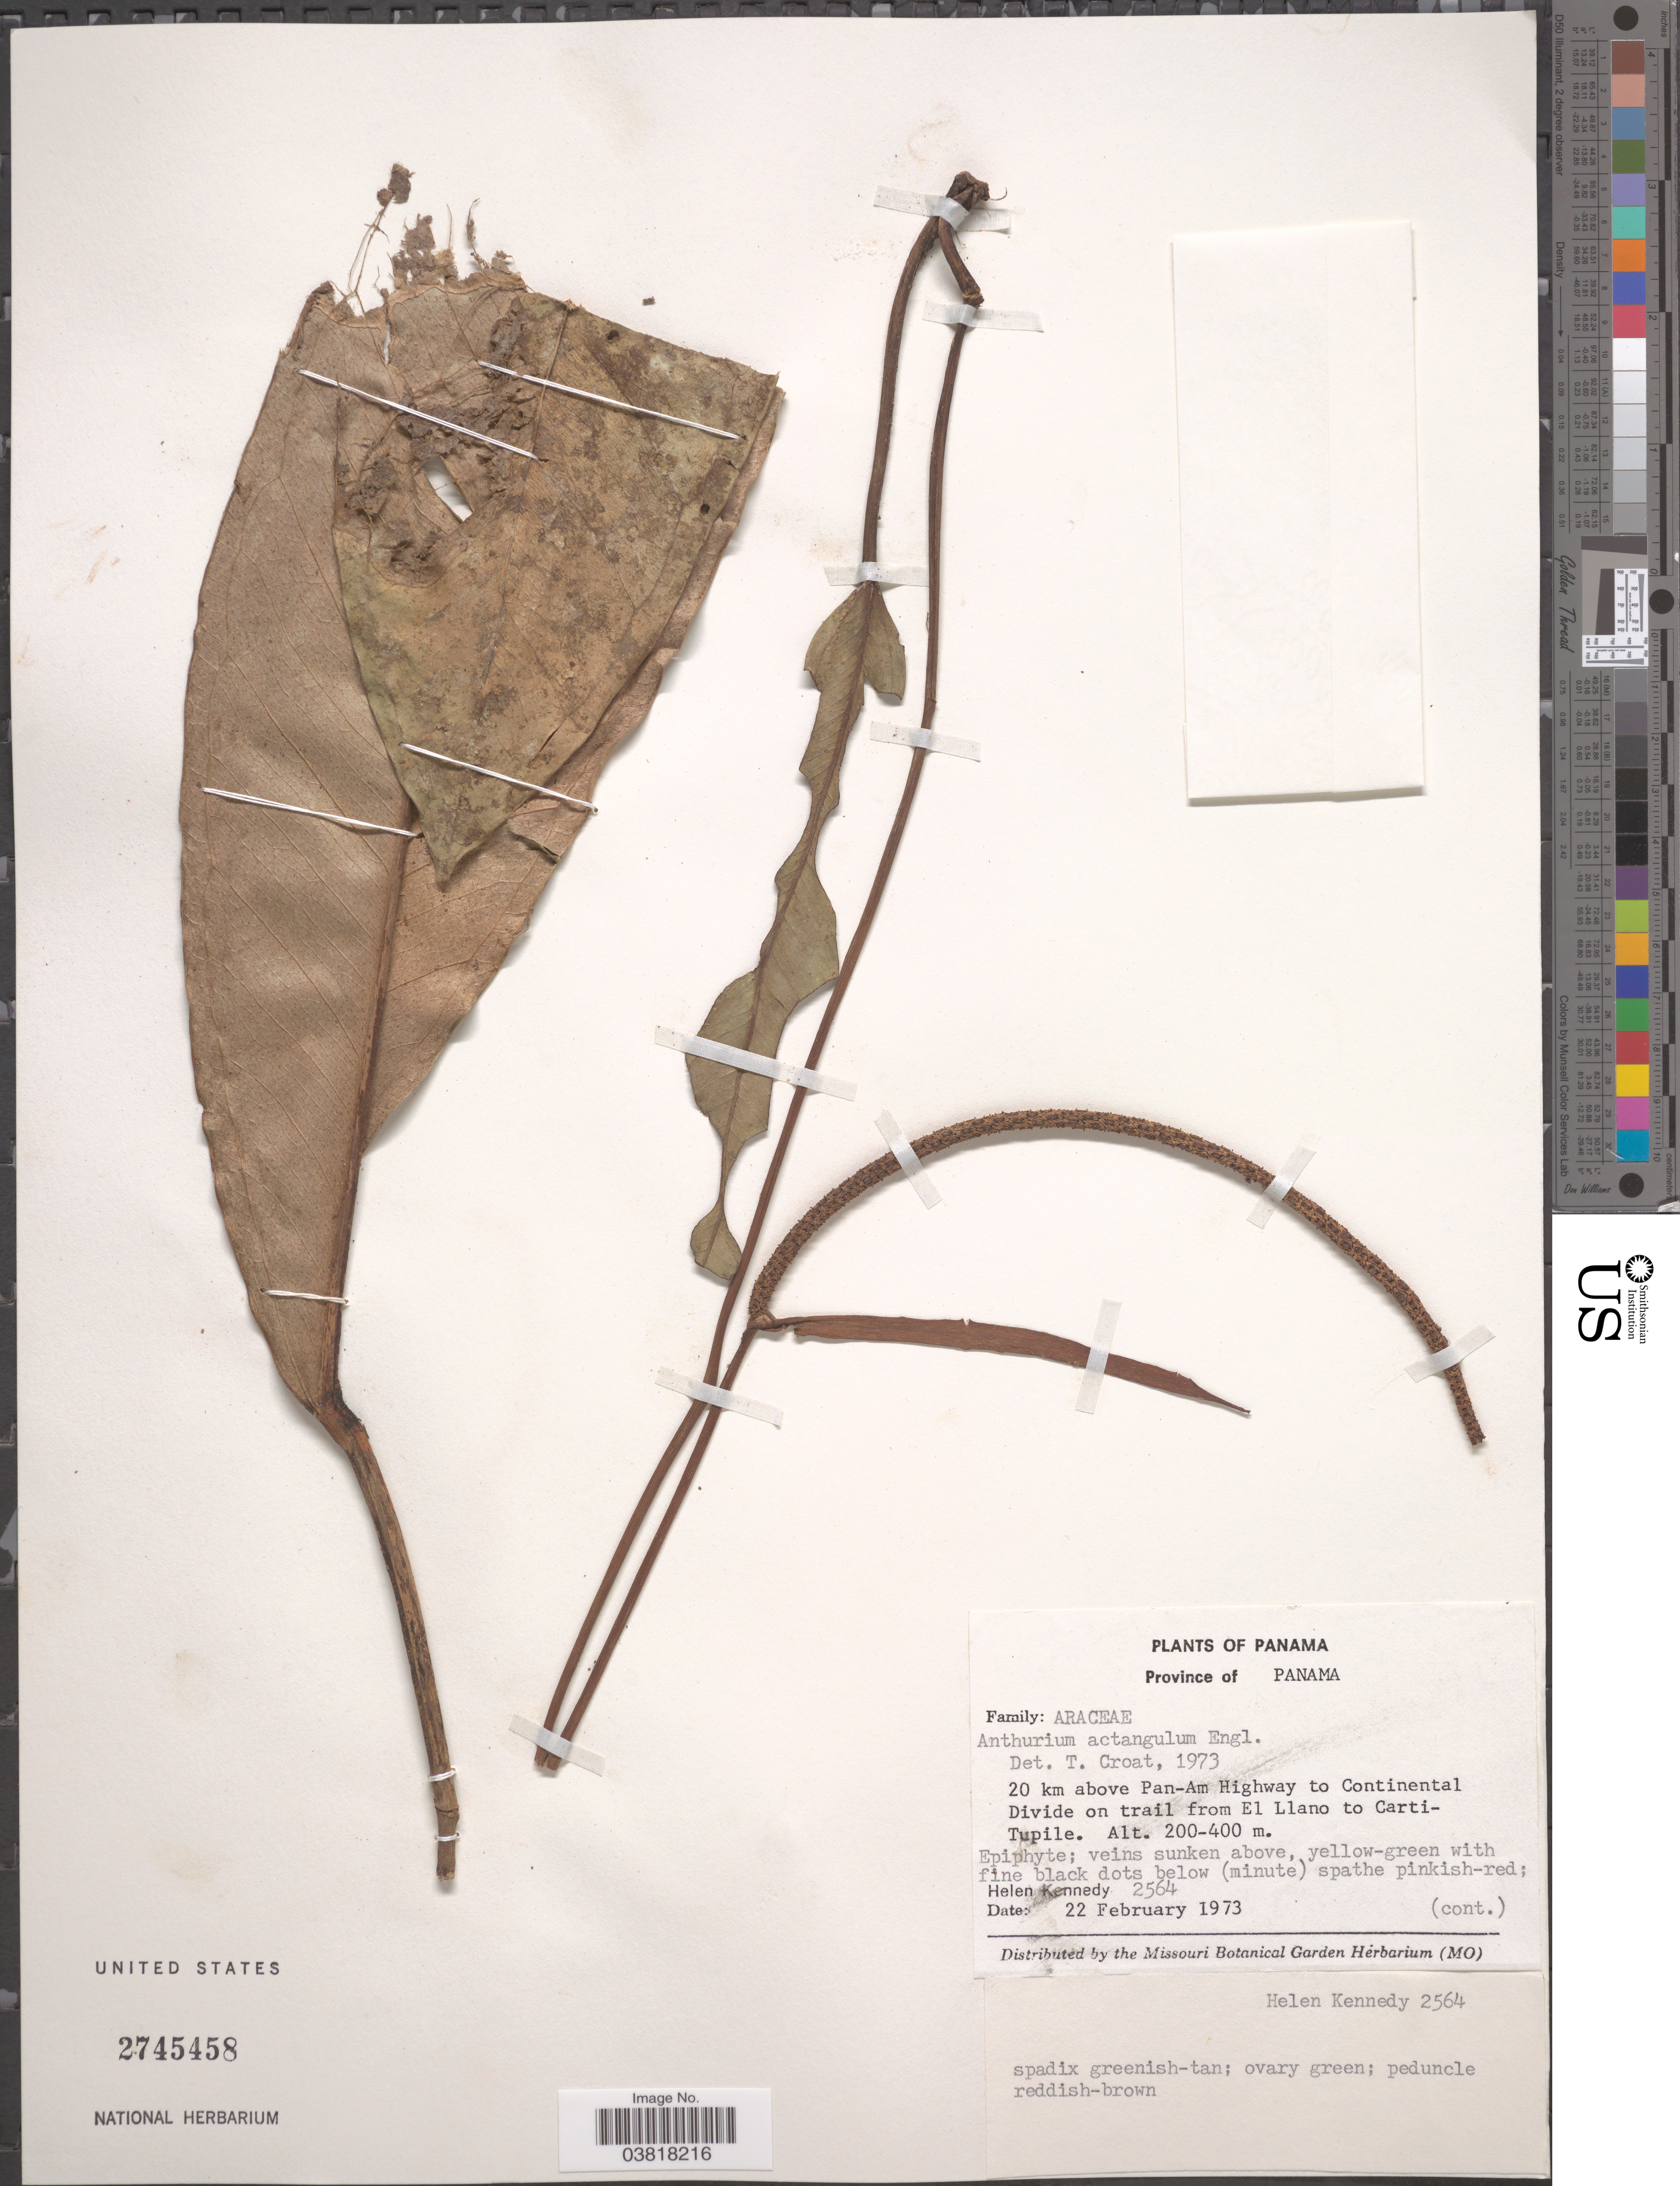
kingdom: Plantae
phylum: Tracheophyta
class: Liliopsida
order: Alismatales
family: Araceae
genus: Anthurium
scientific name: Anthurium acutangulum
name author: Engl.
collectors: H. Kennedy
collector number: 2564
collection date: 1973-02-22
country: Panama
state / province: Panamá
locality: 20 km above Pan-Am Highway to Continental Divide on trail from El Llano to Carti - Tupile.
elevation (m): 200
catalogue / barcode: US 2745458